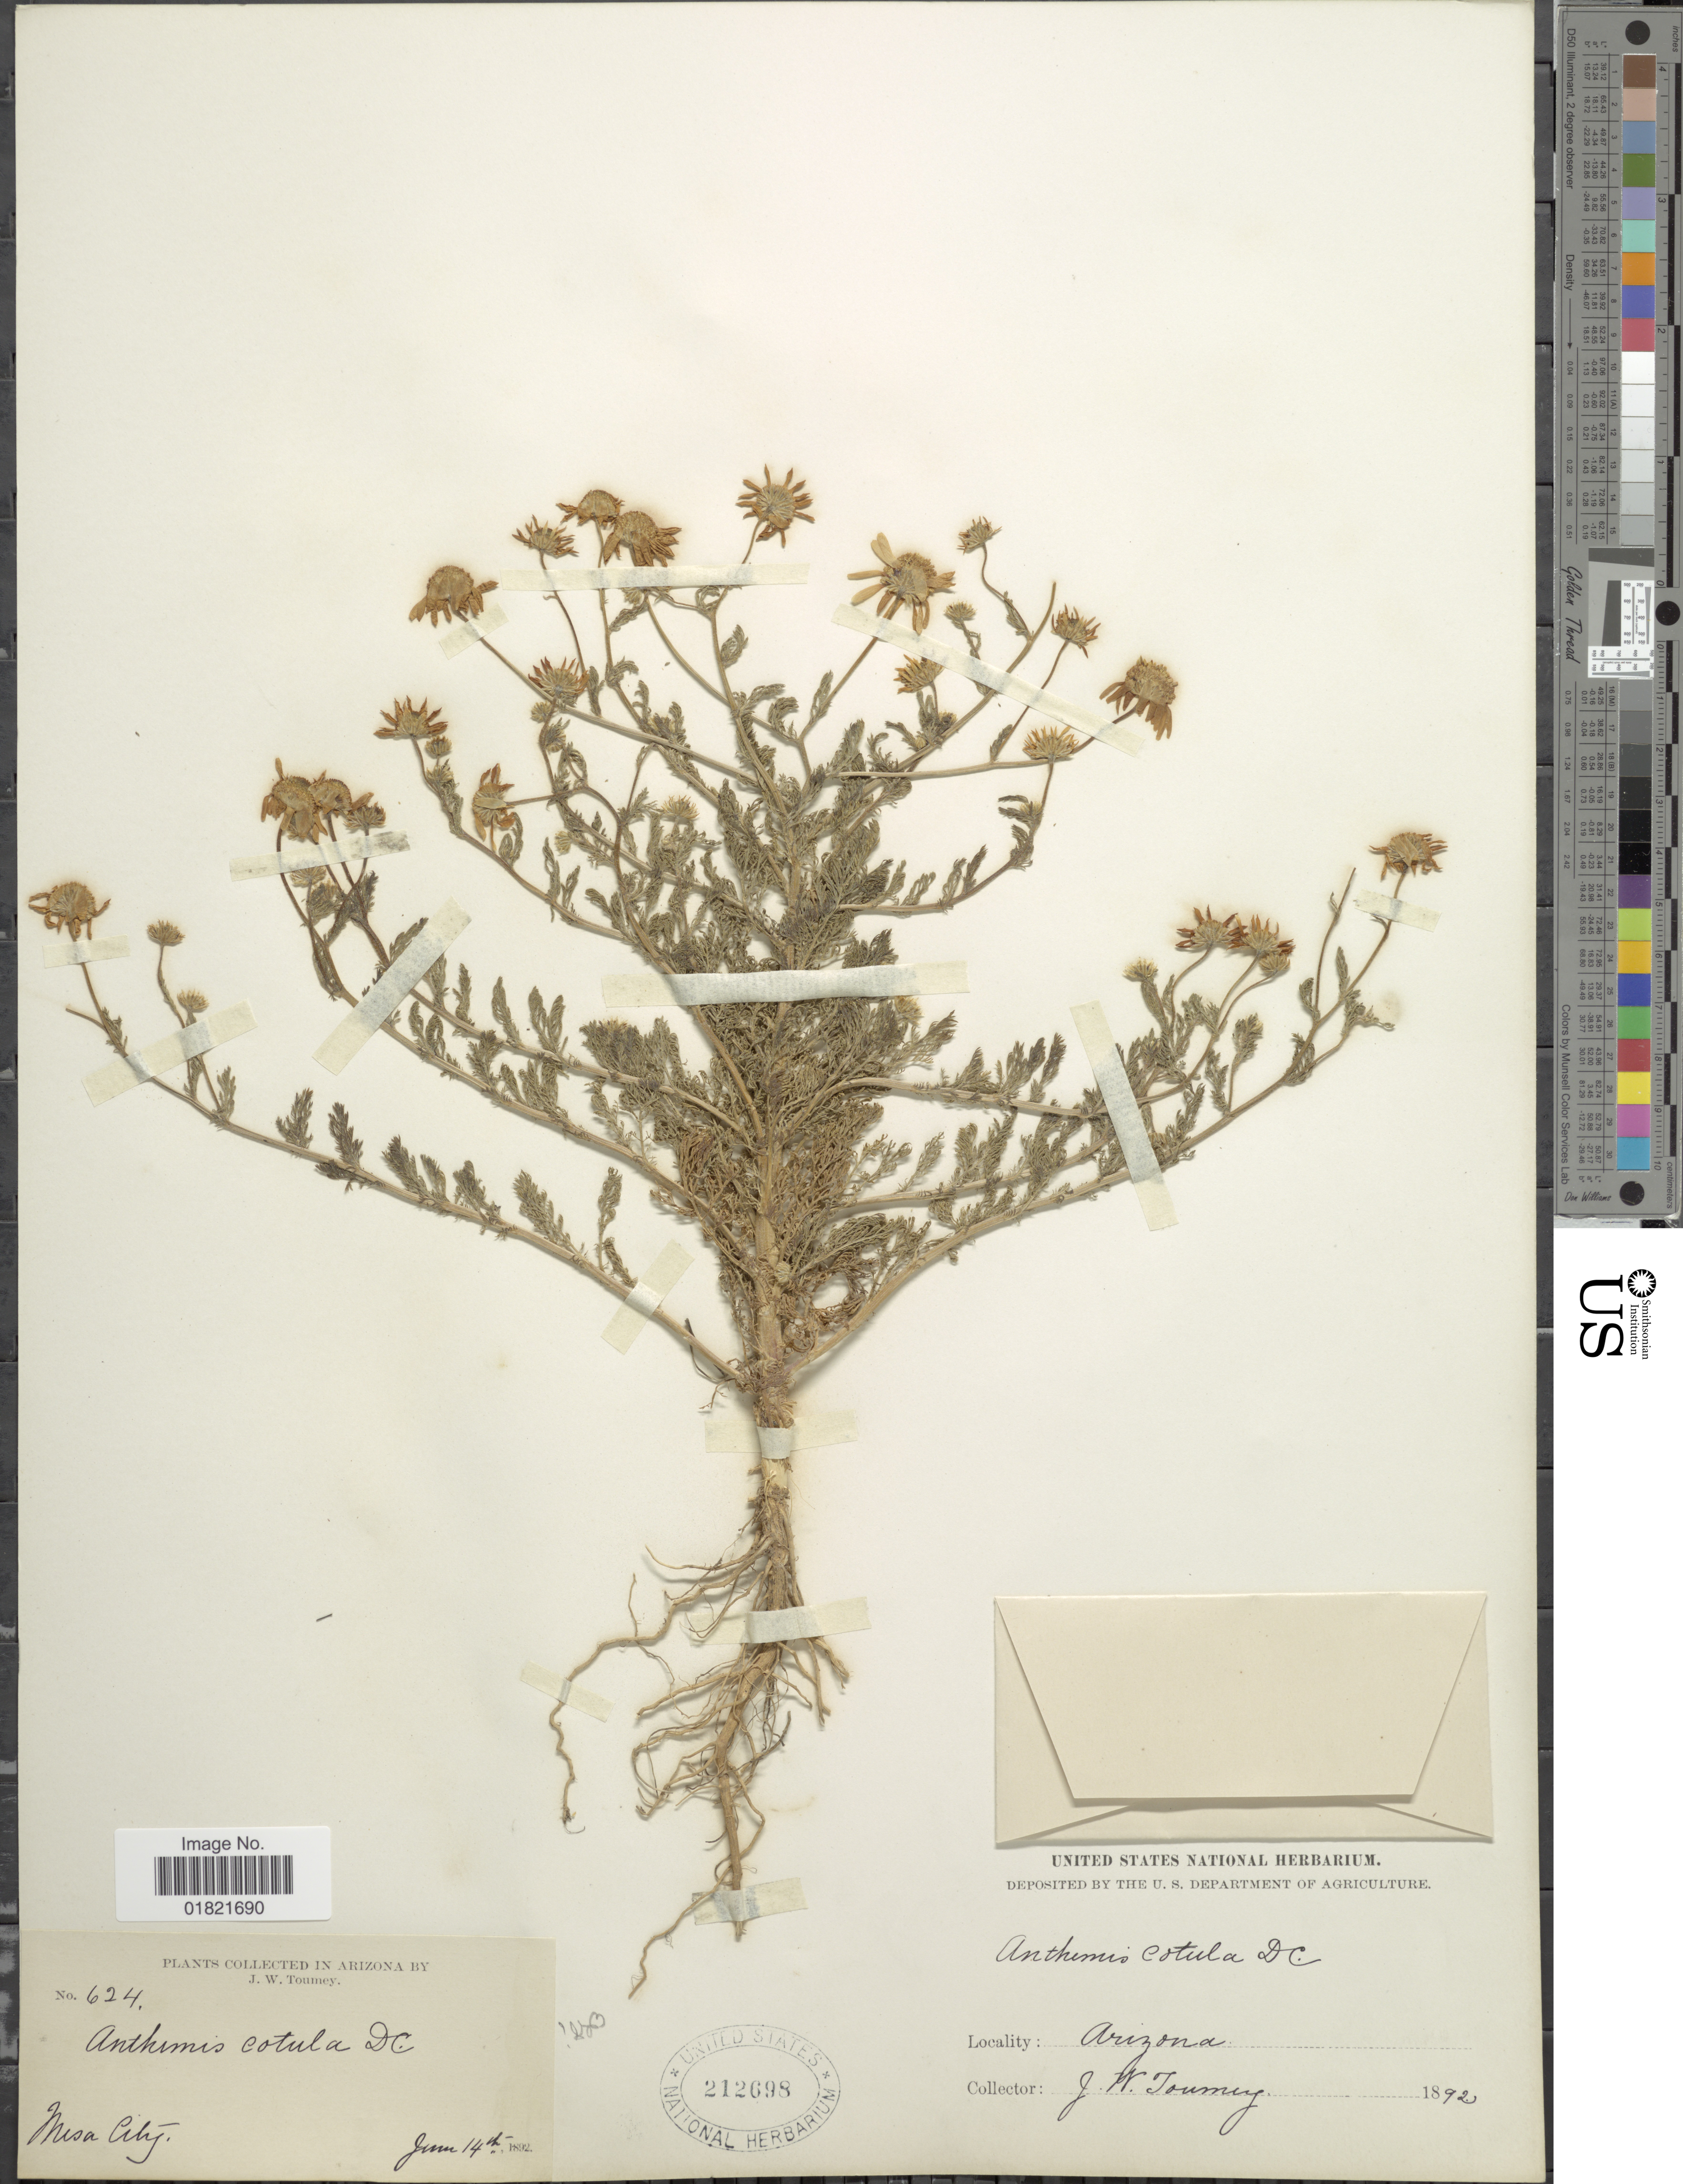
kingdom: Plantae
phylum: Tracheophyta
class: Magnoliopsida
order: Asterales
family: Asteraceae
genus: Anthemis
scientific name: Anthemis cotula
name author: L.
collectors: J. W. Toumey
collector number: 624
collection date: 1892-06-14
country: United States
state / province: Arizona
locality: Mesa City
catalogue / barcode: US 212698